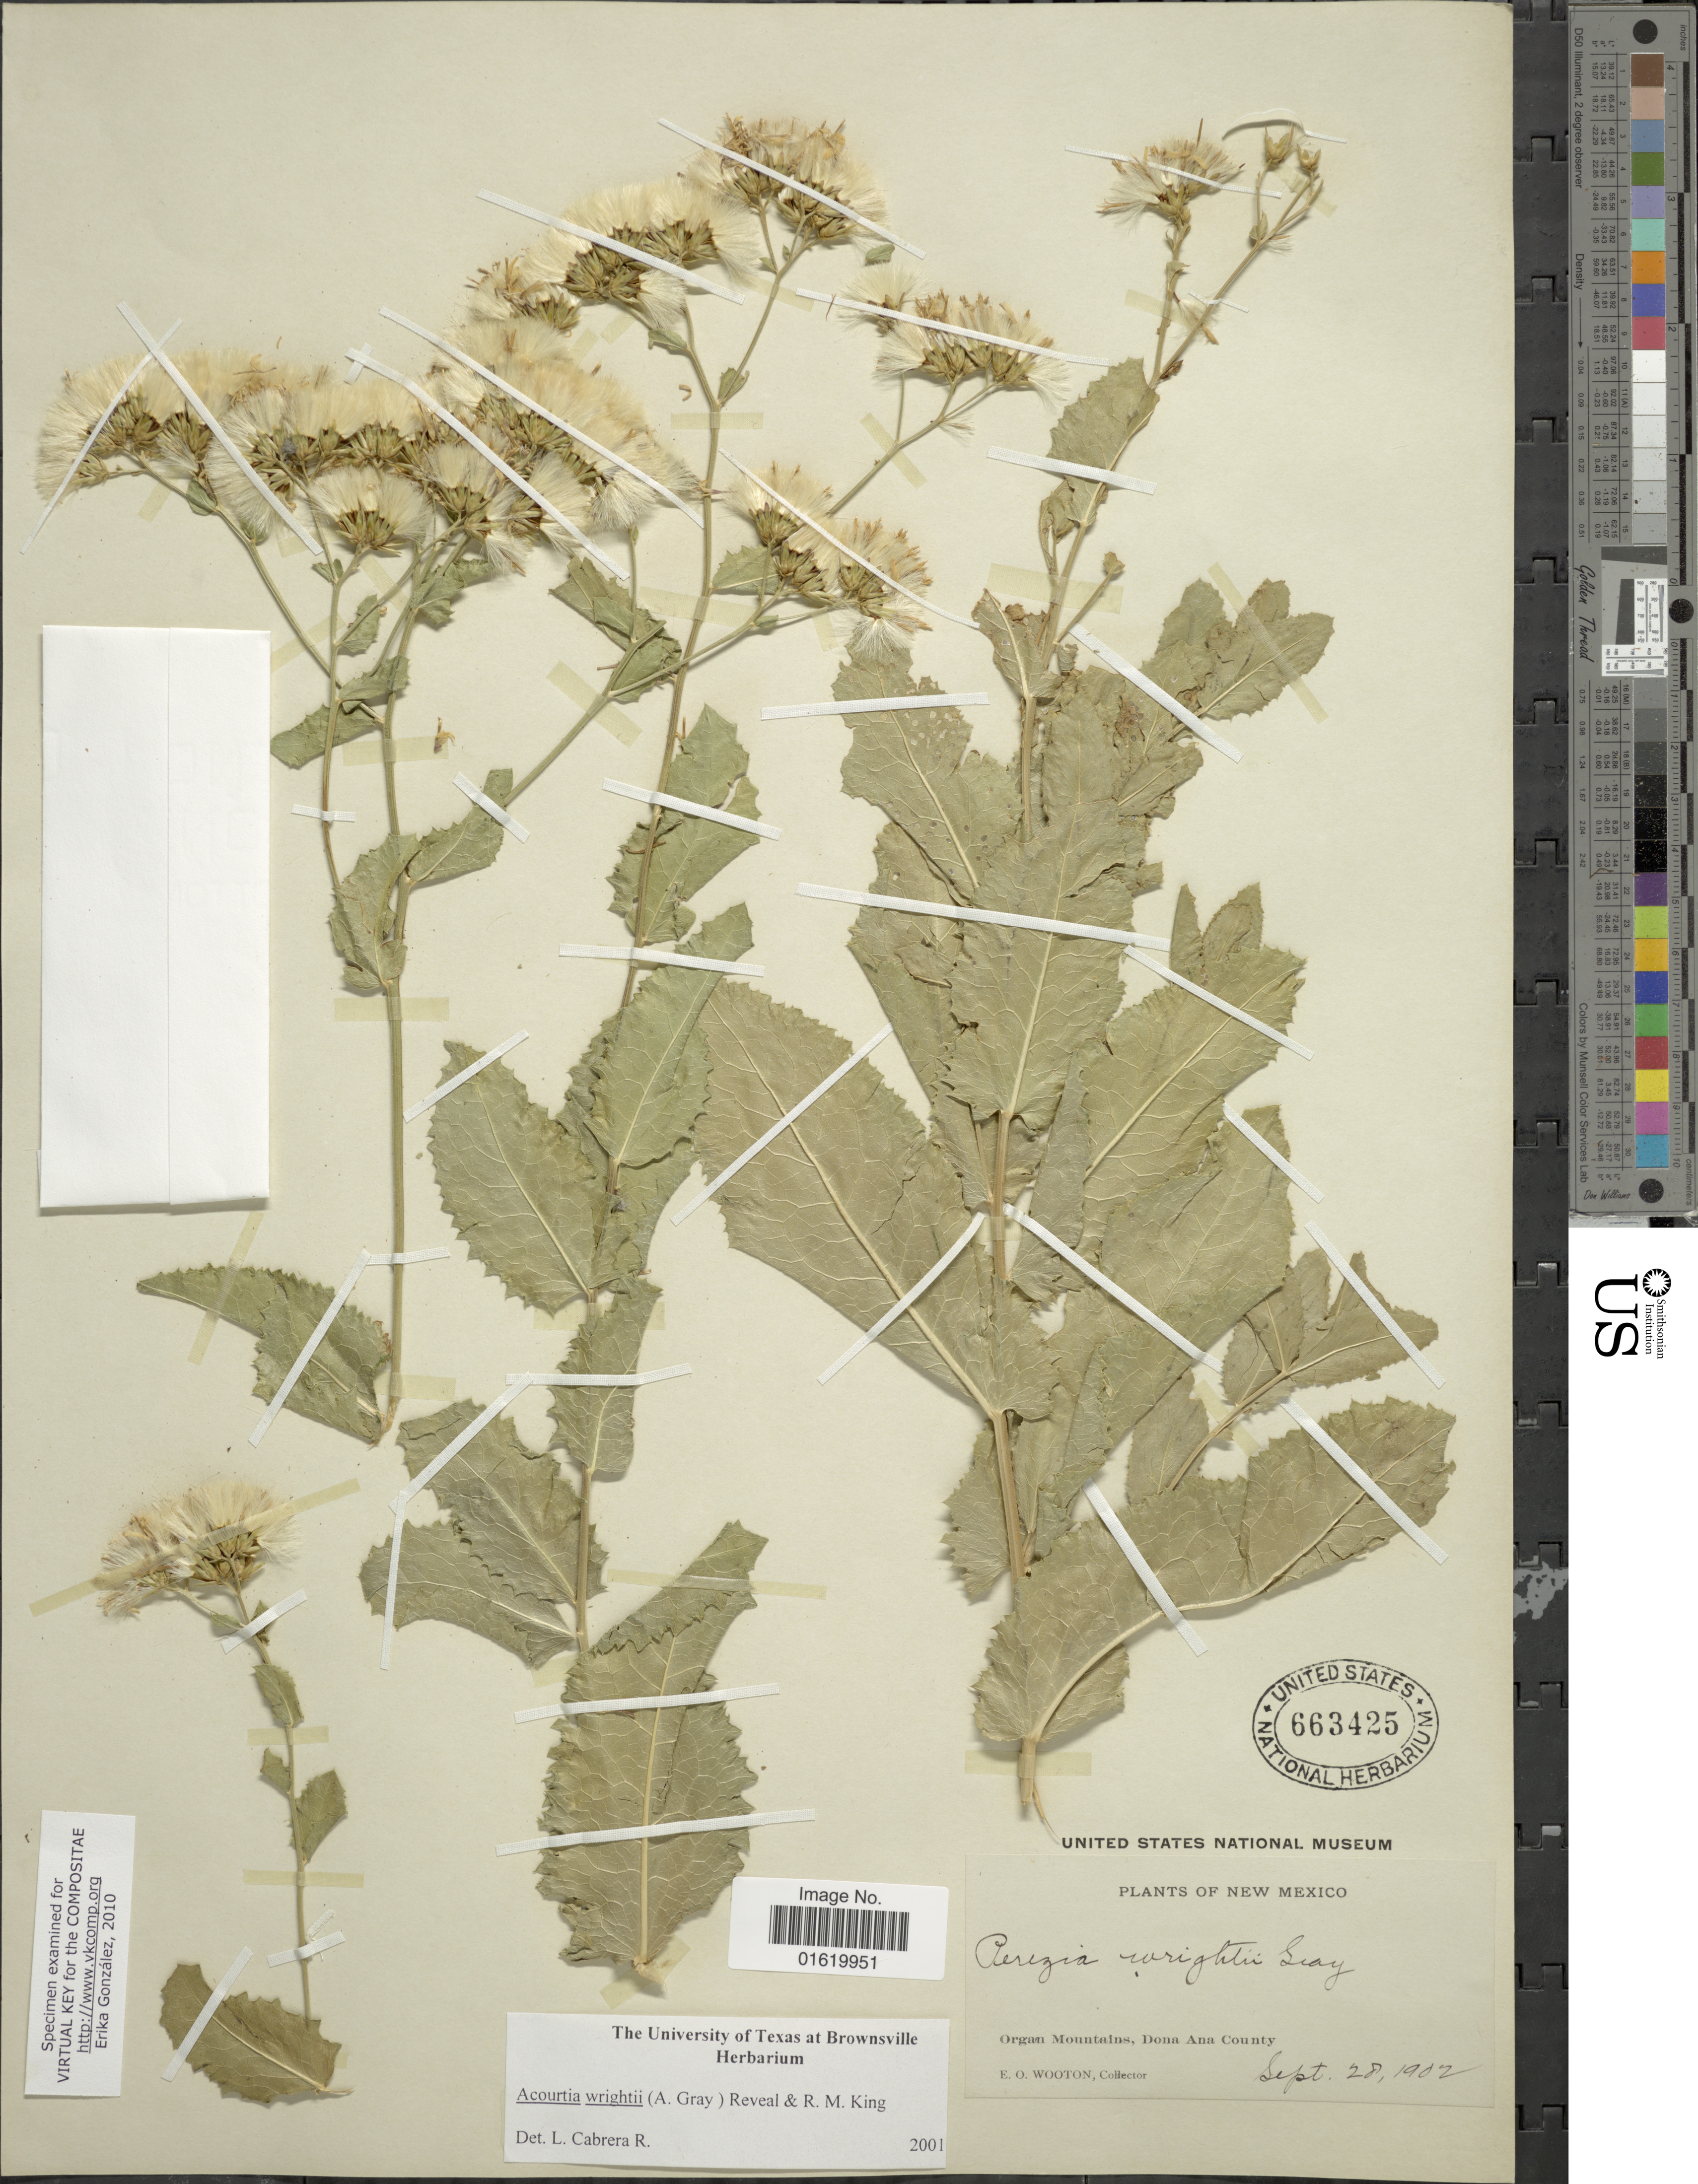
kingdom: Plantae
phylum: Tracheophyta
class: Magnoliopsida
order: Asterales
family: Asteraceae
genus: Acourtia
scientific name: Acourtia wrightii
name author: (A. Gray) Reveal & R.M. King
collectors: E. O. Wooton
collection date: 1902-09-28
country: United States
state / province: New Mexico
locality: Organ Mountains, Dona Ana County.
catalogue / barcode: US 663425